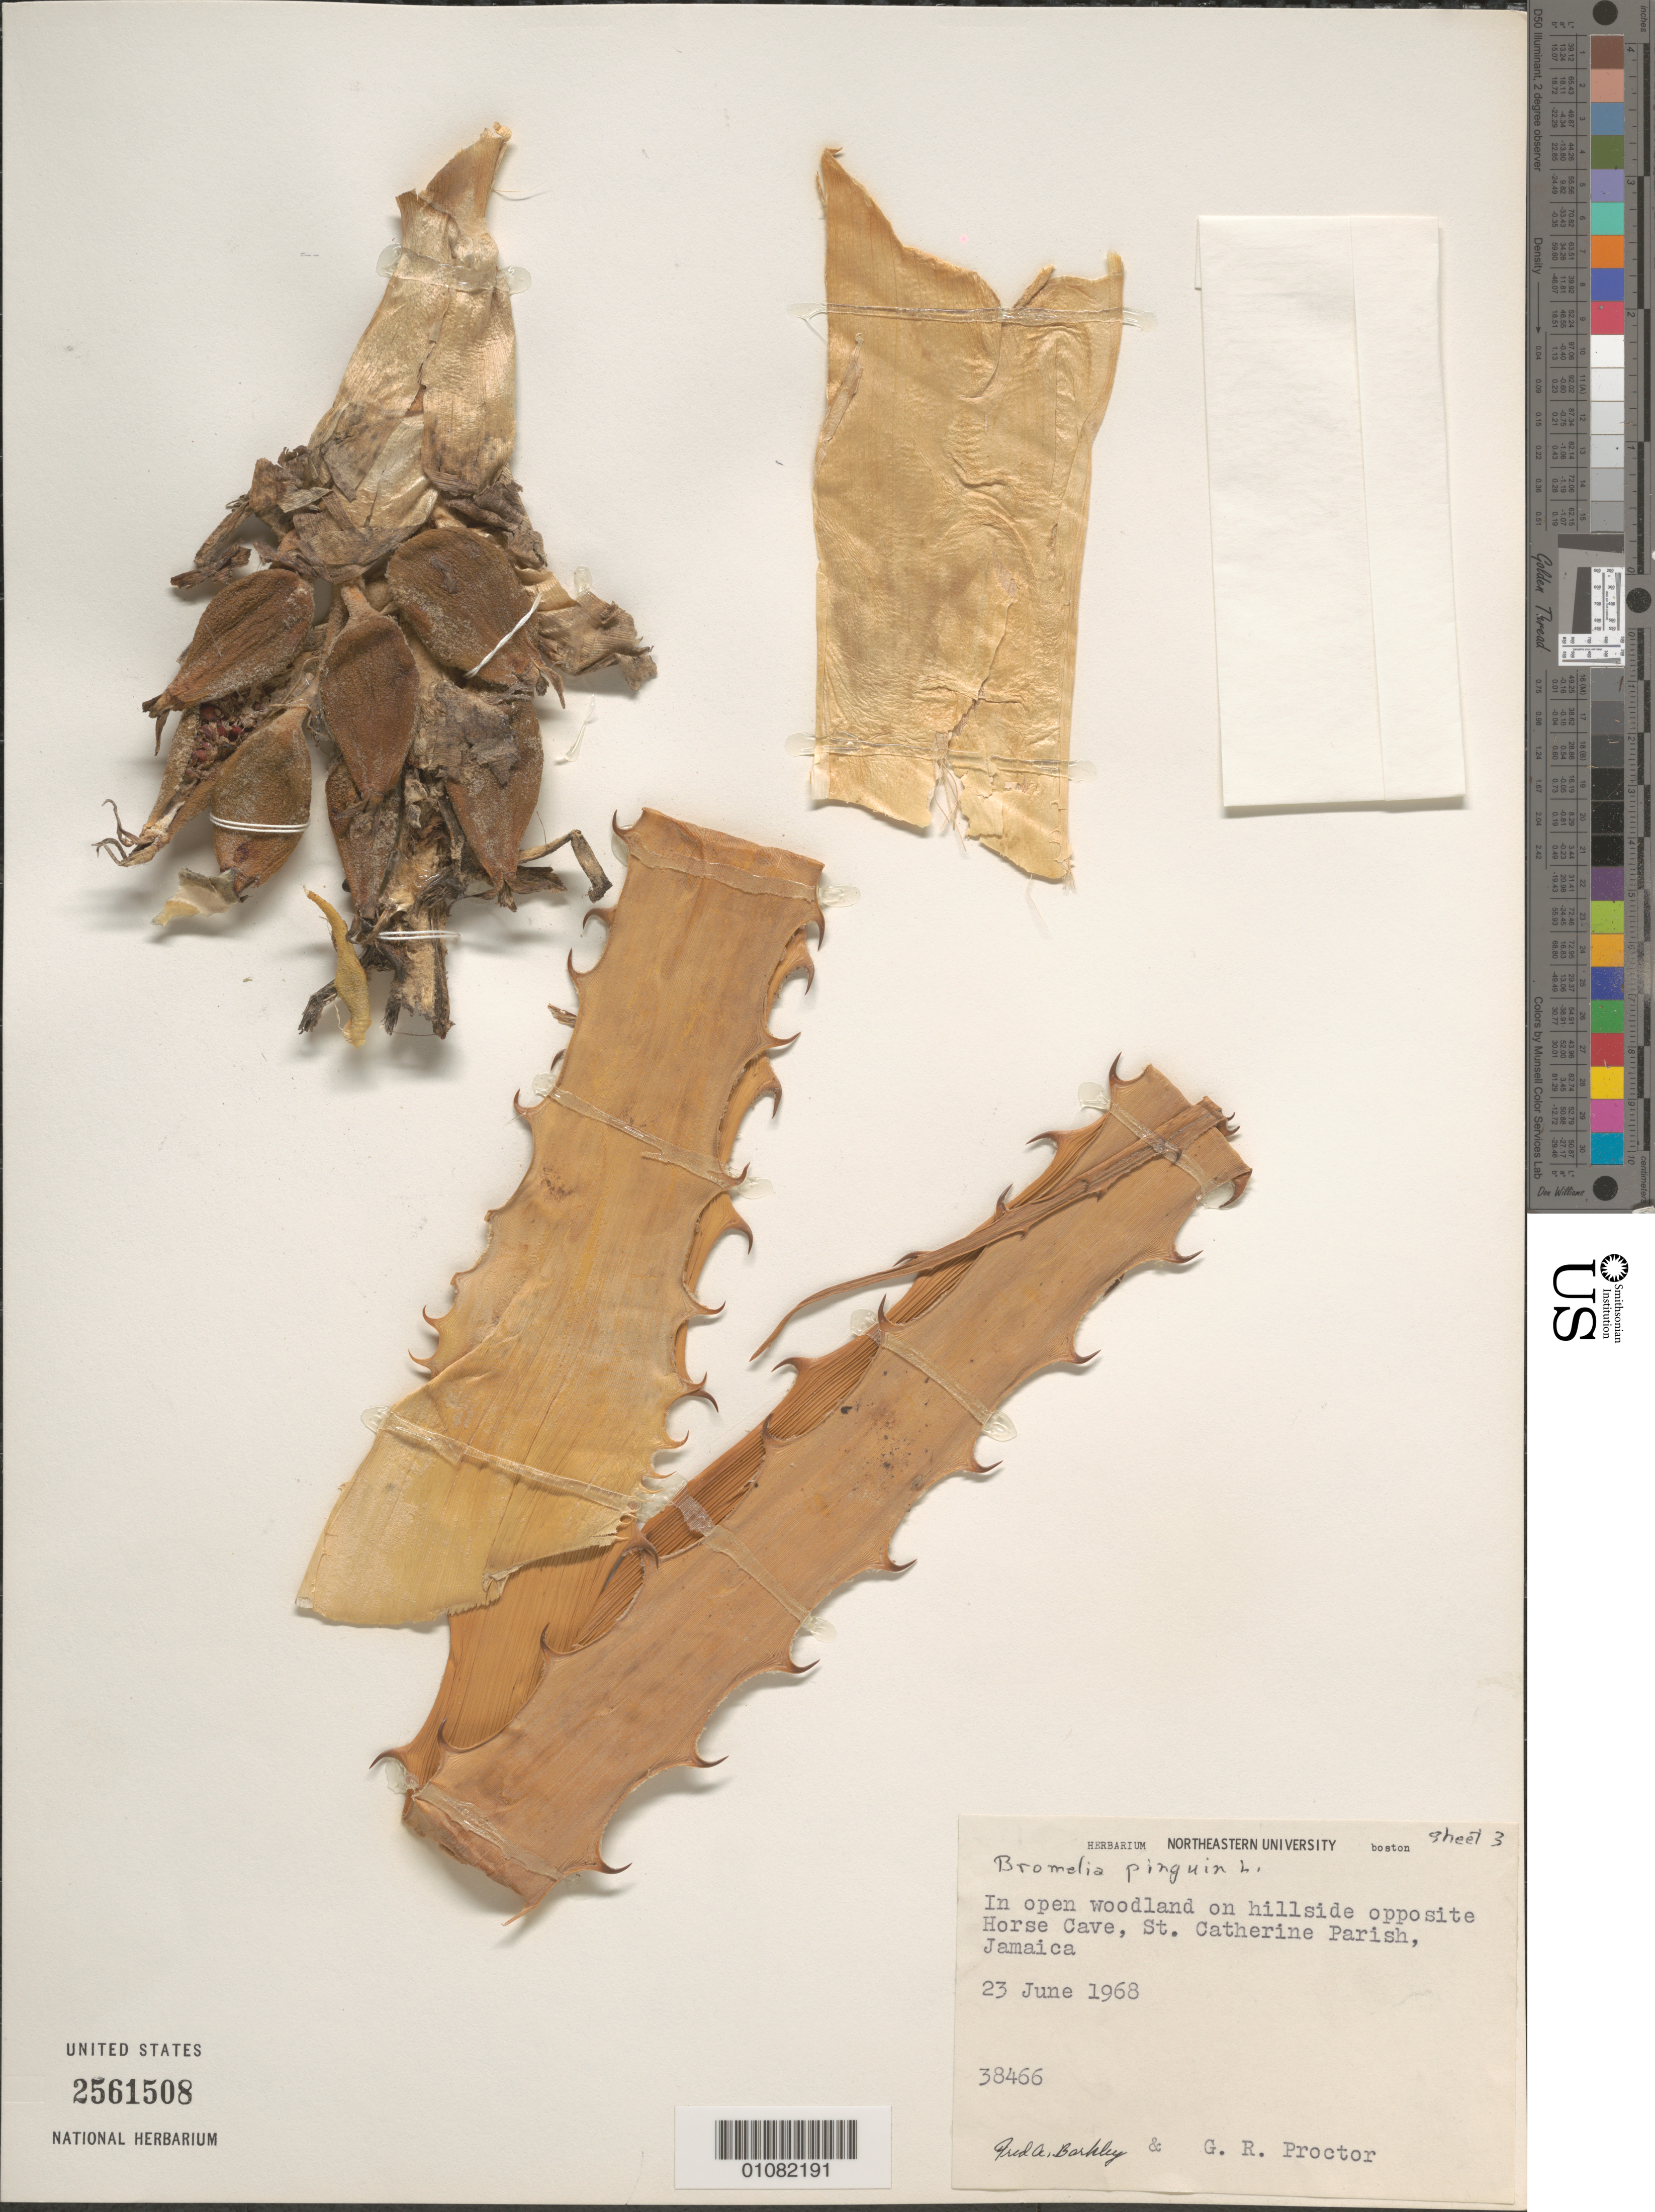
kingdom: Plantae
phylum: Tracheophyta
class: Liliopsida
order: Poales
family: Bromeliaceae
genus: Bromelia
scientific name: Bromelia pinguin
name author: L.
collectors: F. A. Barkley & G. R. Proctor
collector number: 38466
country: Jamaica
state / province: Saint Catherine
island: Jamaica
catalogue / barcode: US 2561508